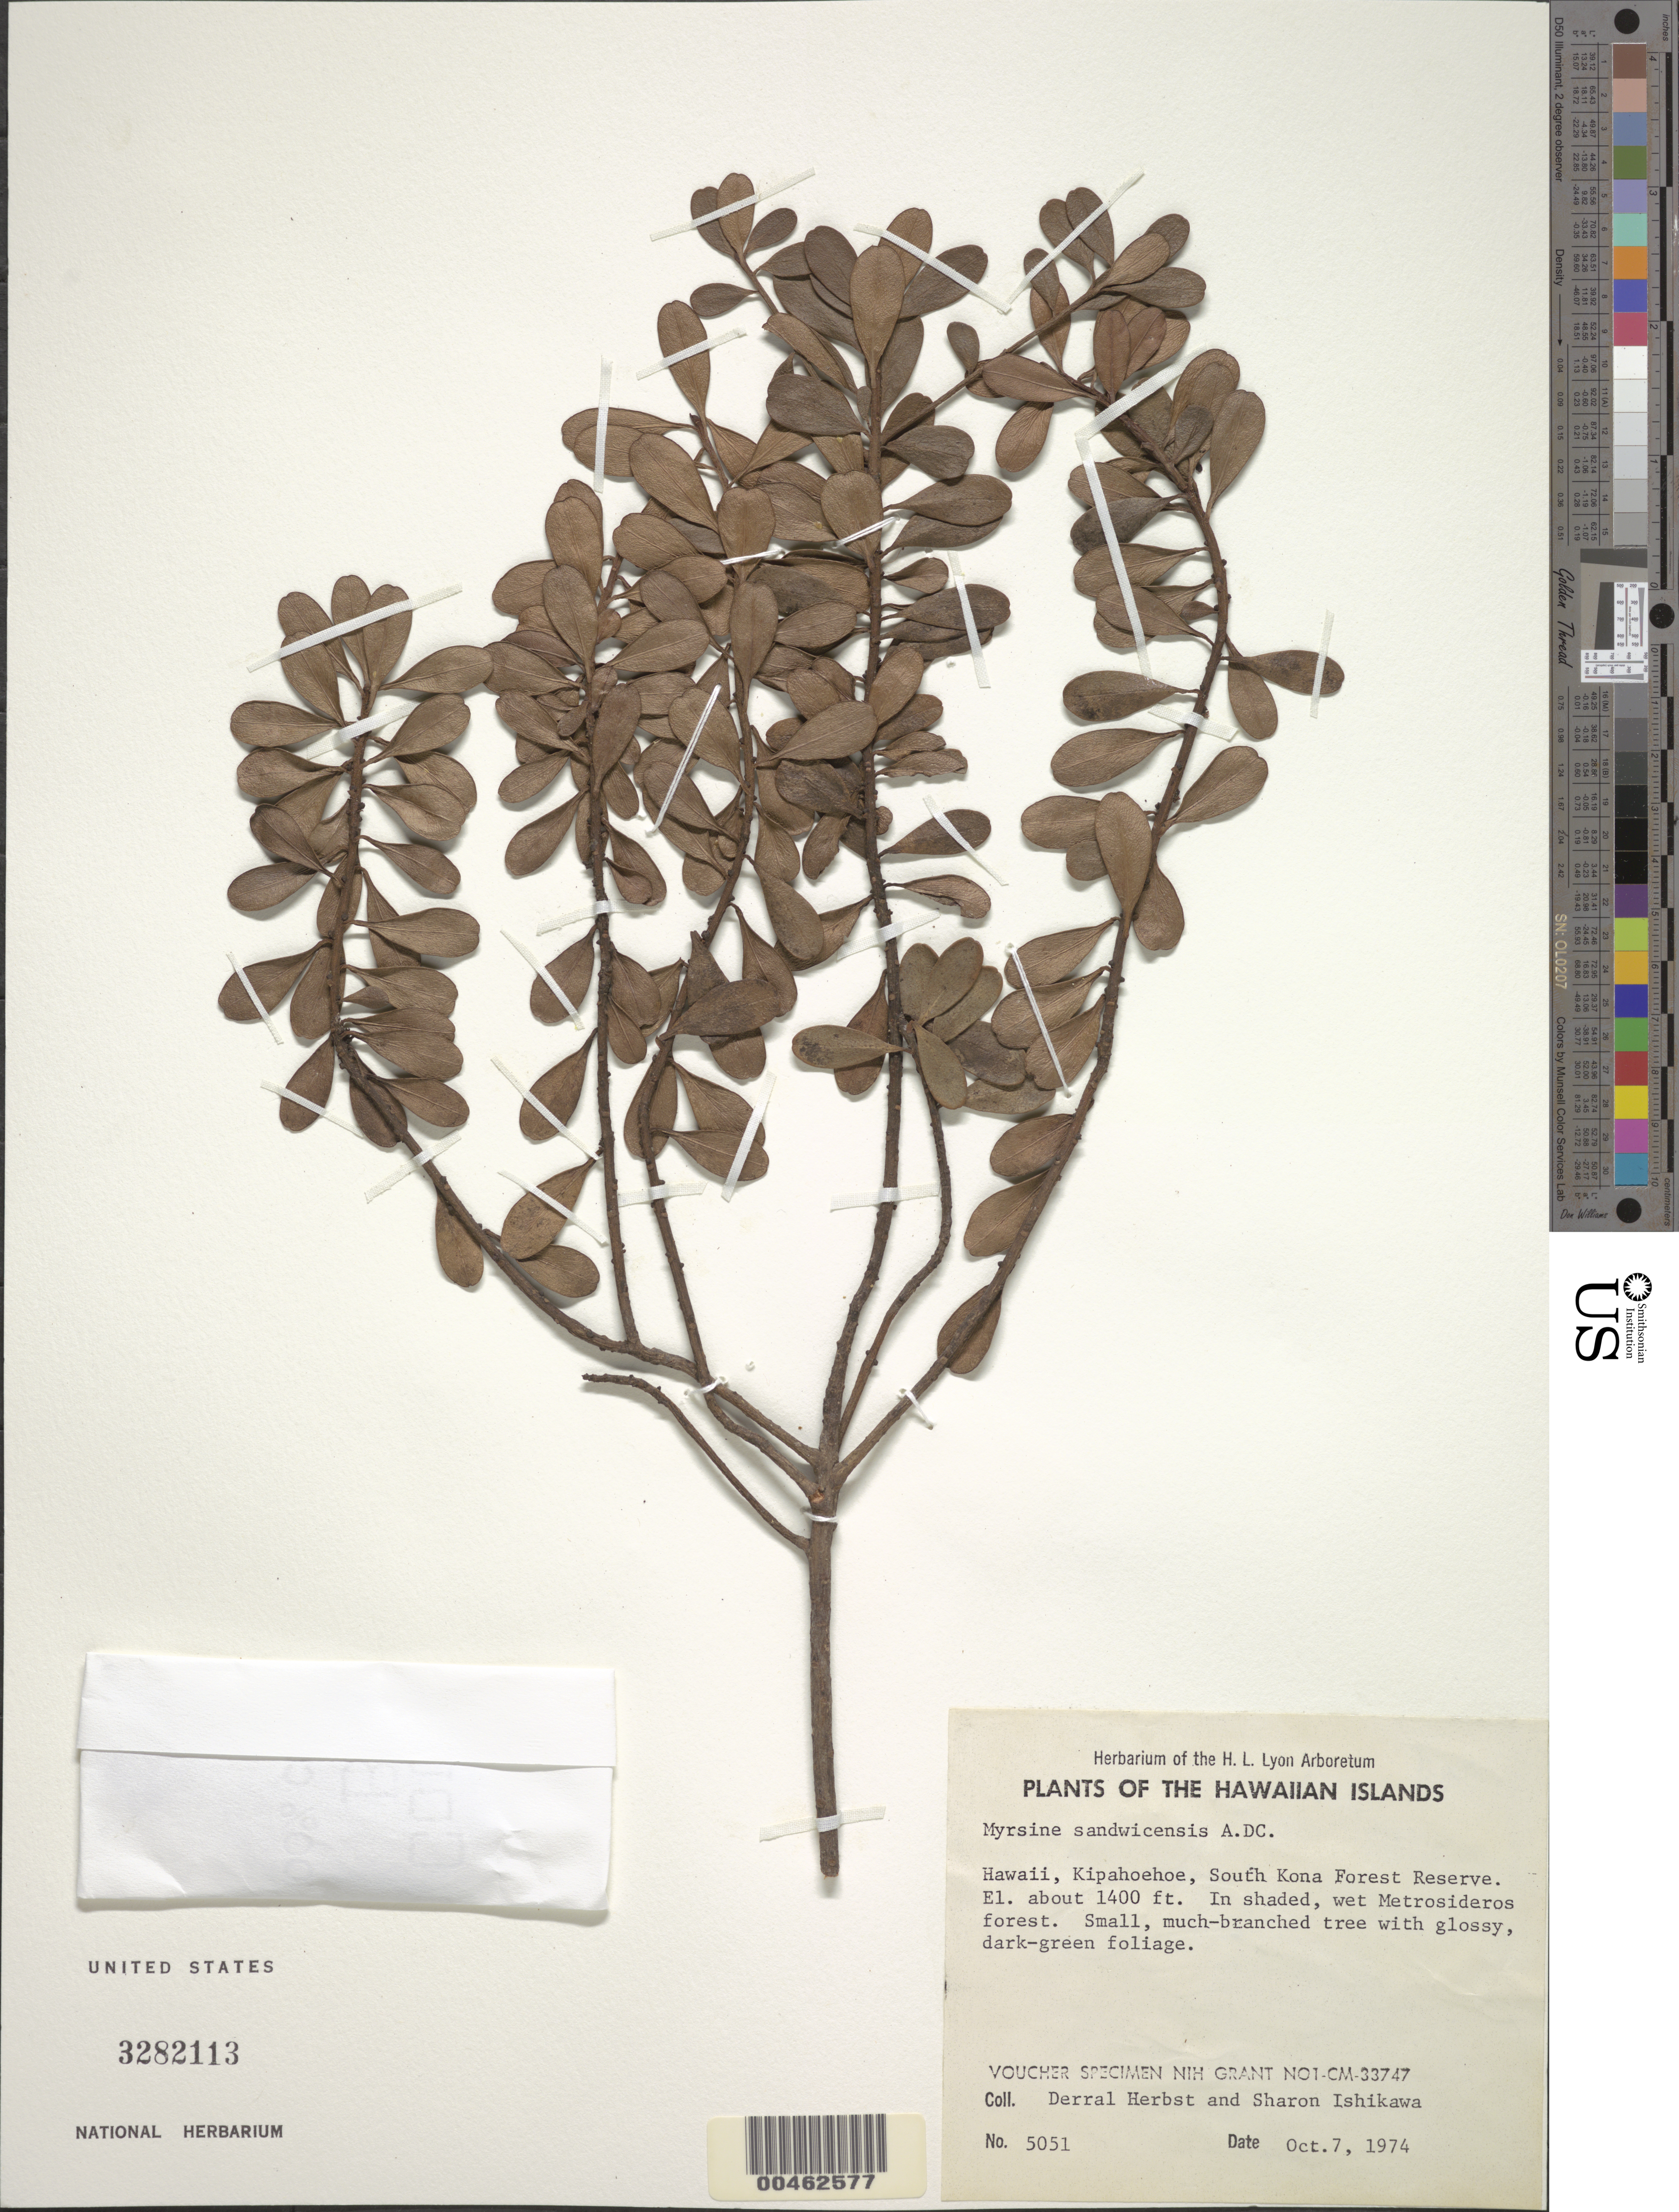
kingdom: Plantae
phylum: Tracheophyta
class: Magnoliopsida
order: Ericales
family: Primulaceae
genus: Myrsine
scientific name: Myrsine sandwicensis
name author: A. DC.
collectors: D. R. Herbst & S. Ishikawa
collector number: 5051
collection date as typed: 7 Oct 1974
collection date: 1974-10-07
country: United States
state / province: Hawaii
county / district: Hawaii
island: Hawaii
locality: Kipahoehoe, South Kona Forest Reserve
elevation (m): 427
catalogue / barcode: US 3282113